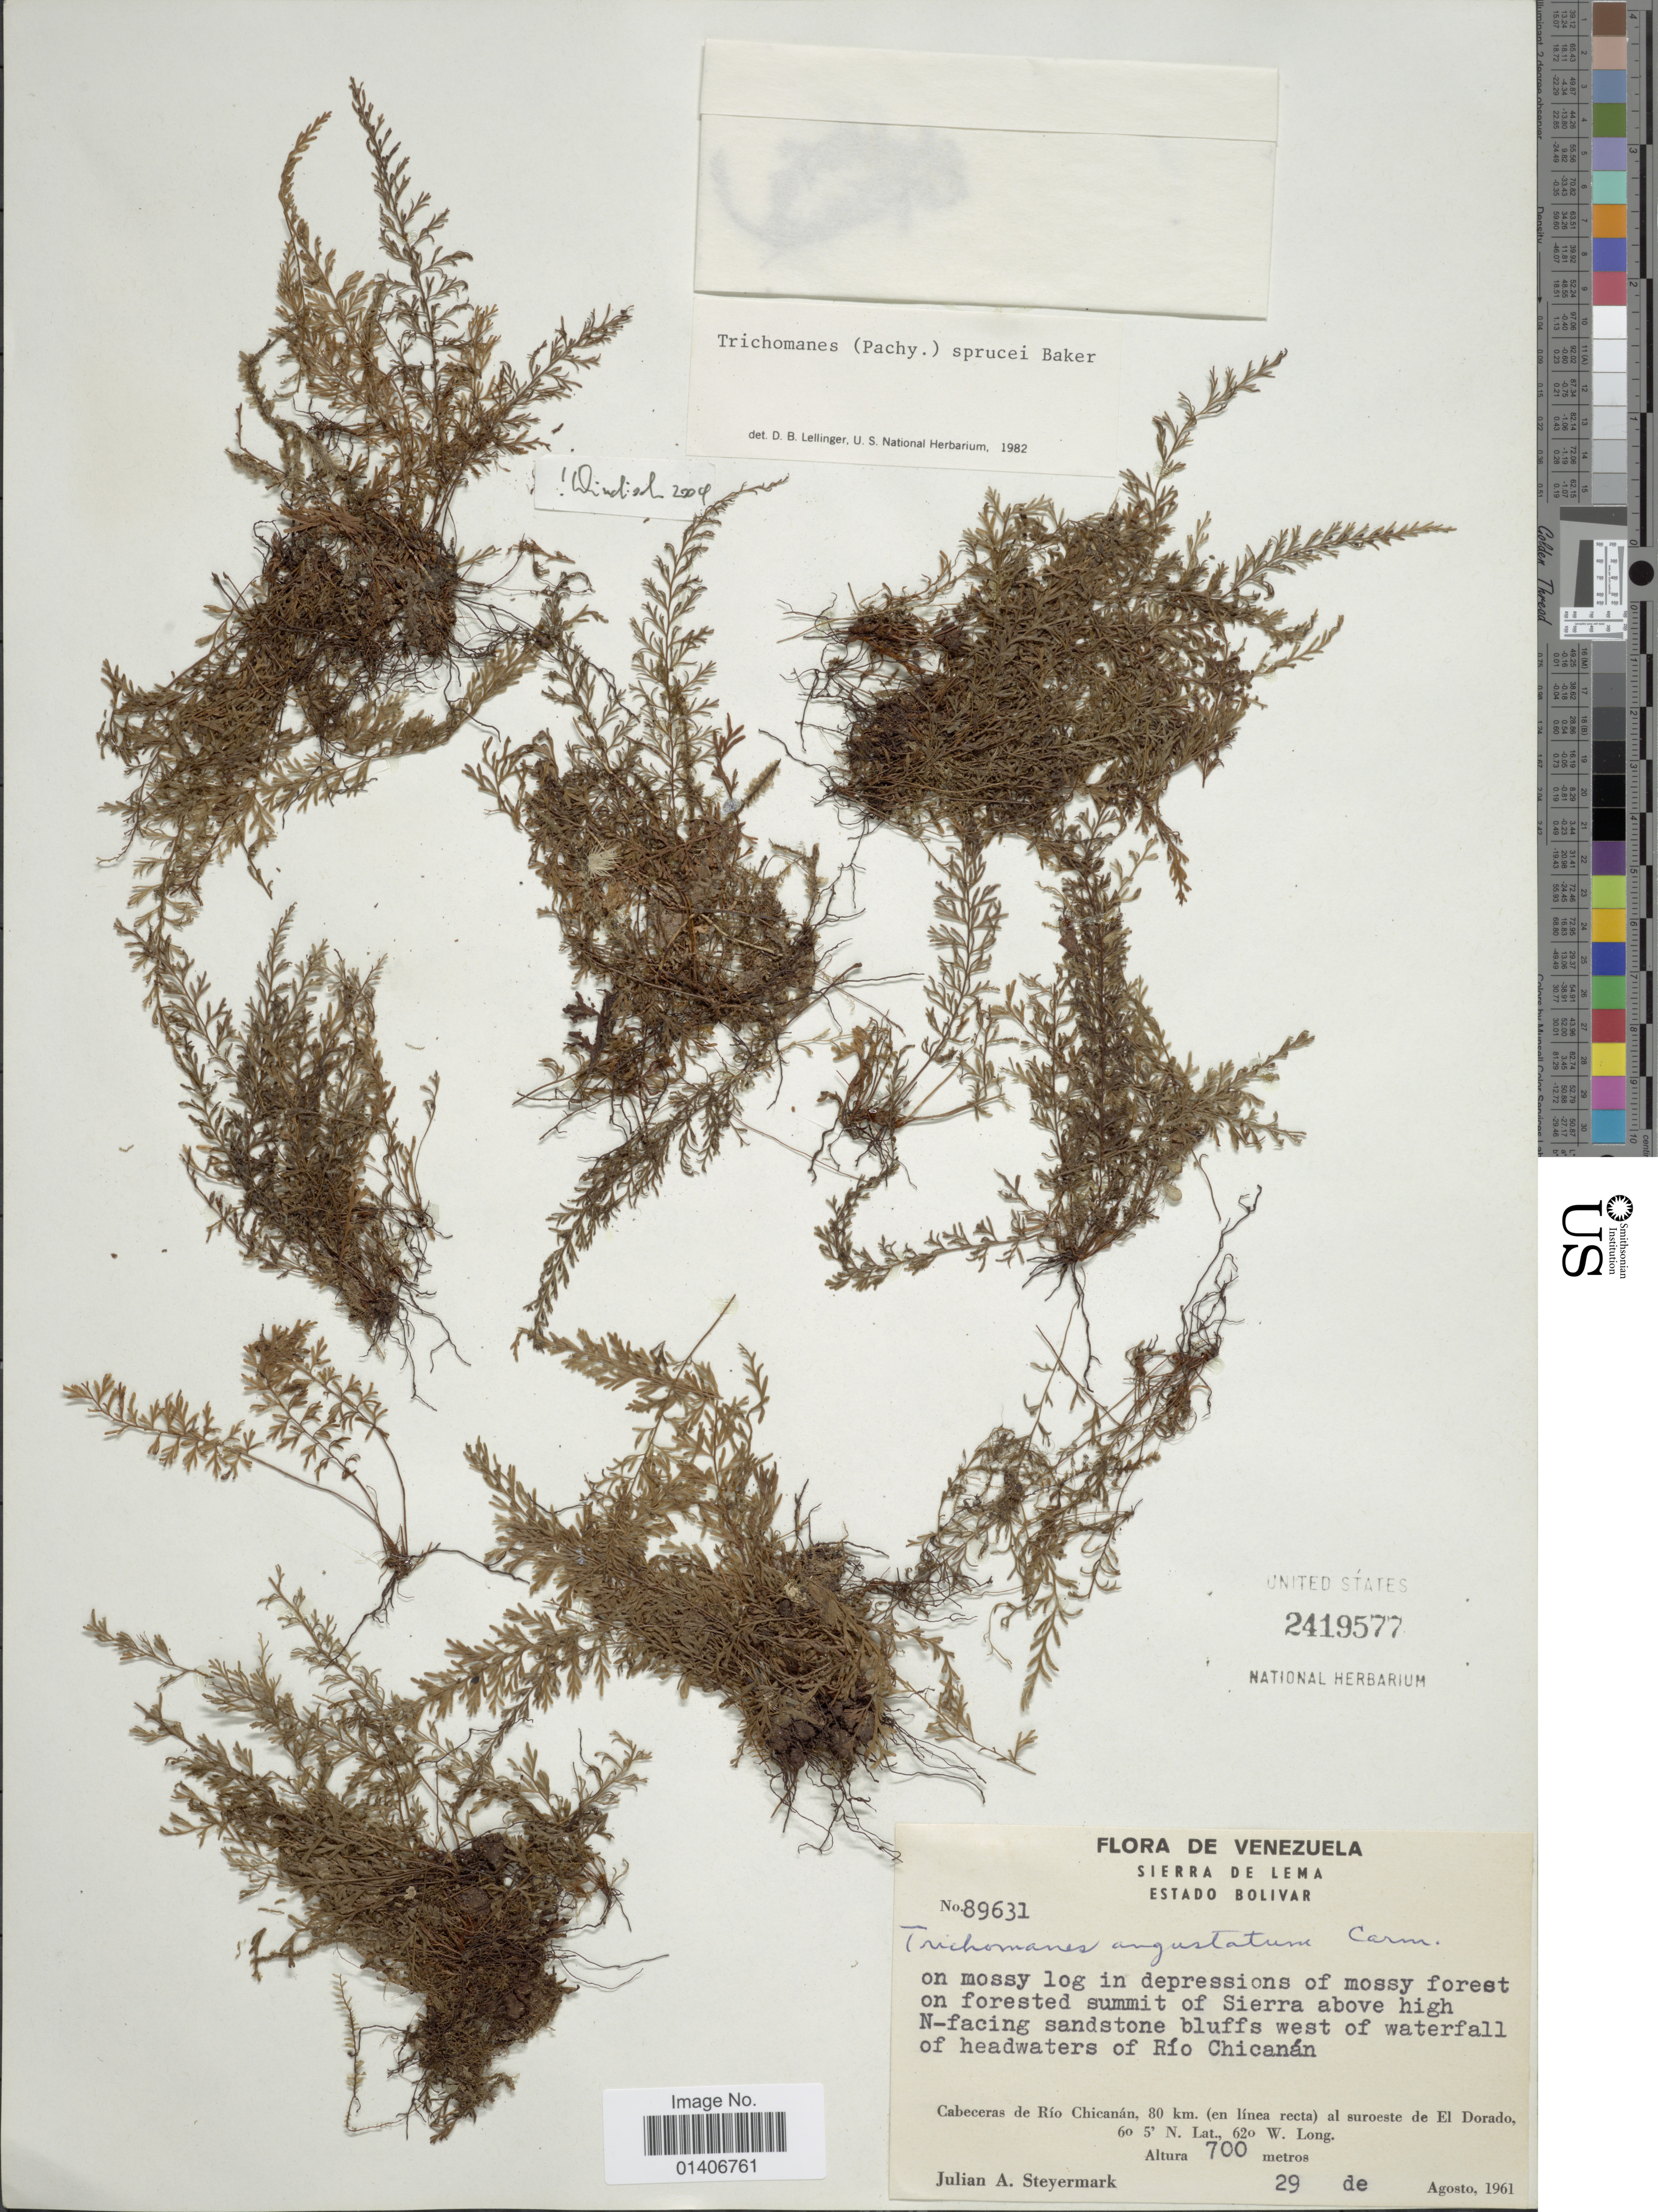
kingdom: Plantae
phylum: Tracheophyta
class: Polypodiopsida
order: Hymenophyllales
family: Hymenophyllaceae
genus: Abrodictyum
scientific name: Abrodictyum sprucei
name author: (Baker) Ebihara & Dubuisson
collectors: J. Steyermark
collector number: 89631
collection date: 1961-08-29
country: Venezuela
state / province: Bolivar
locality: Sierra de Lema, on forested summit of Sierra above high N-facing sandstone bluffs west of waterfall of headwaters of Río Chicanan, cabeceras de Rio Chicanan, 80 km. (en linea recta) al noroeste de El Dorado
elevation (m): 700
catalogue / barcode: US 2419577